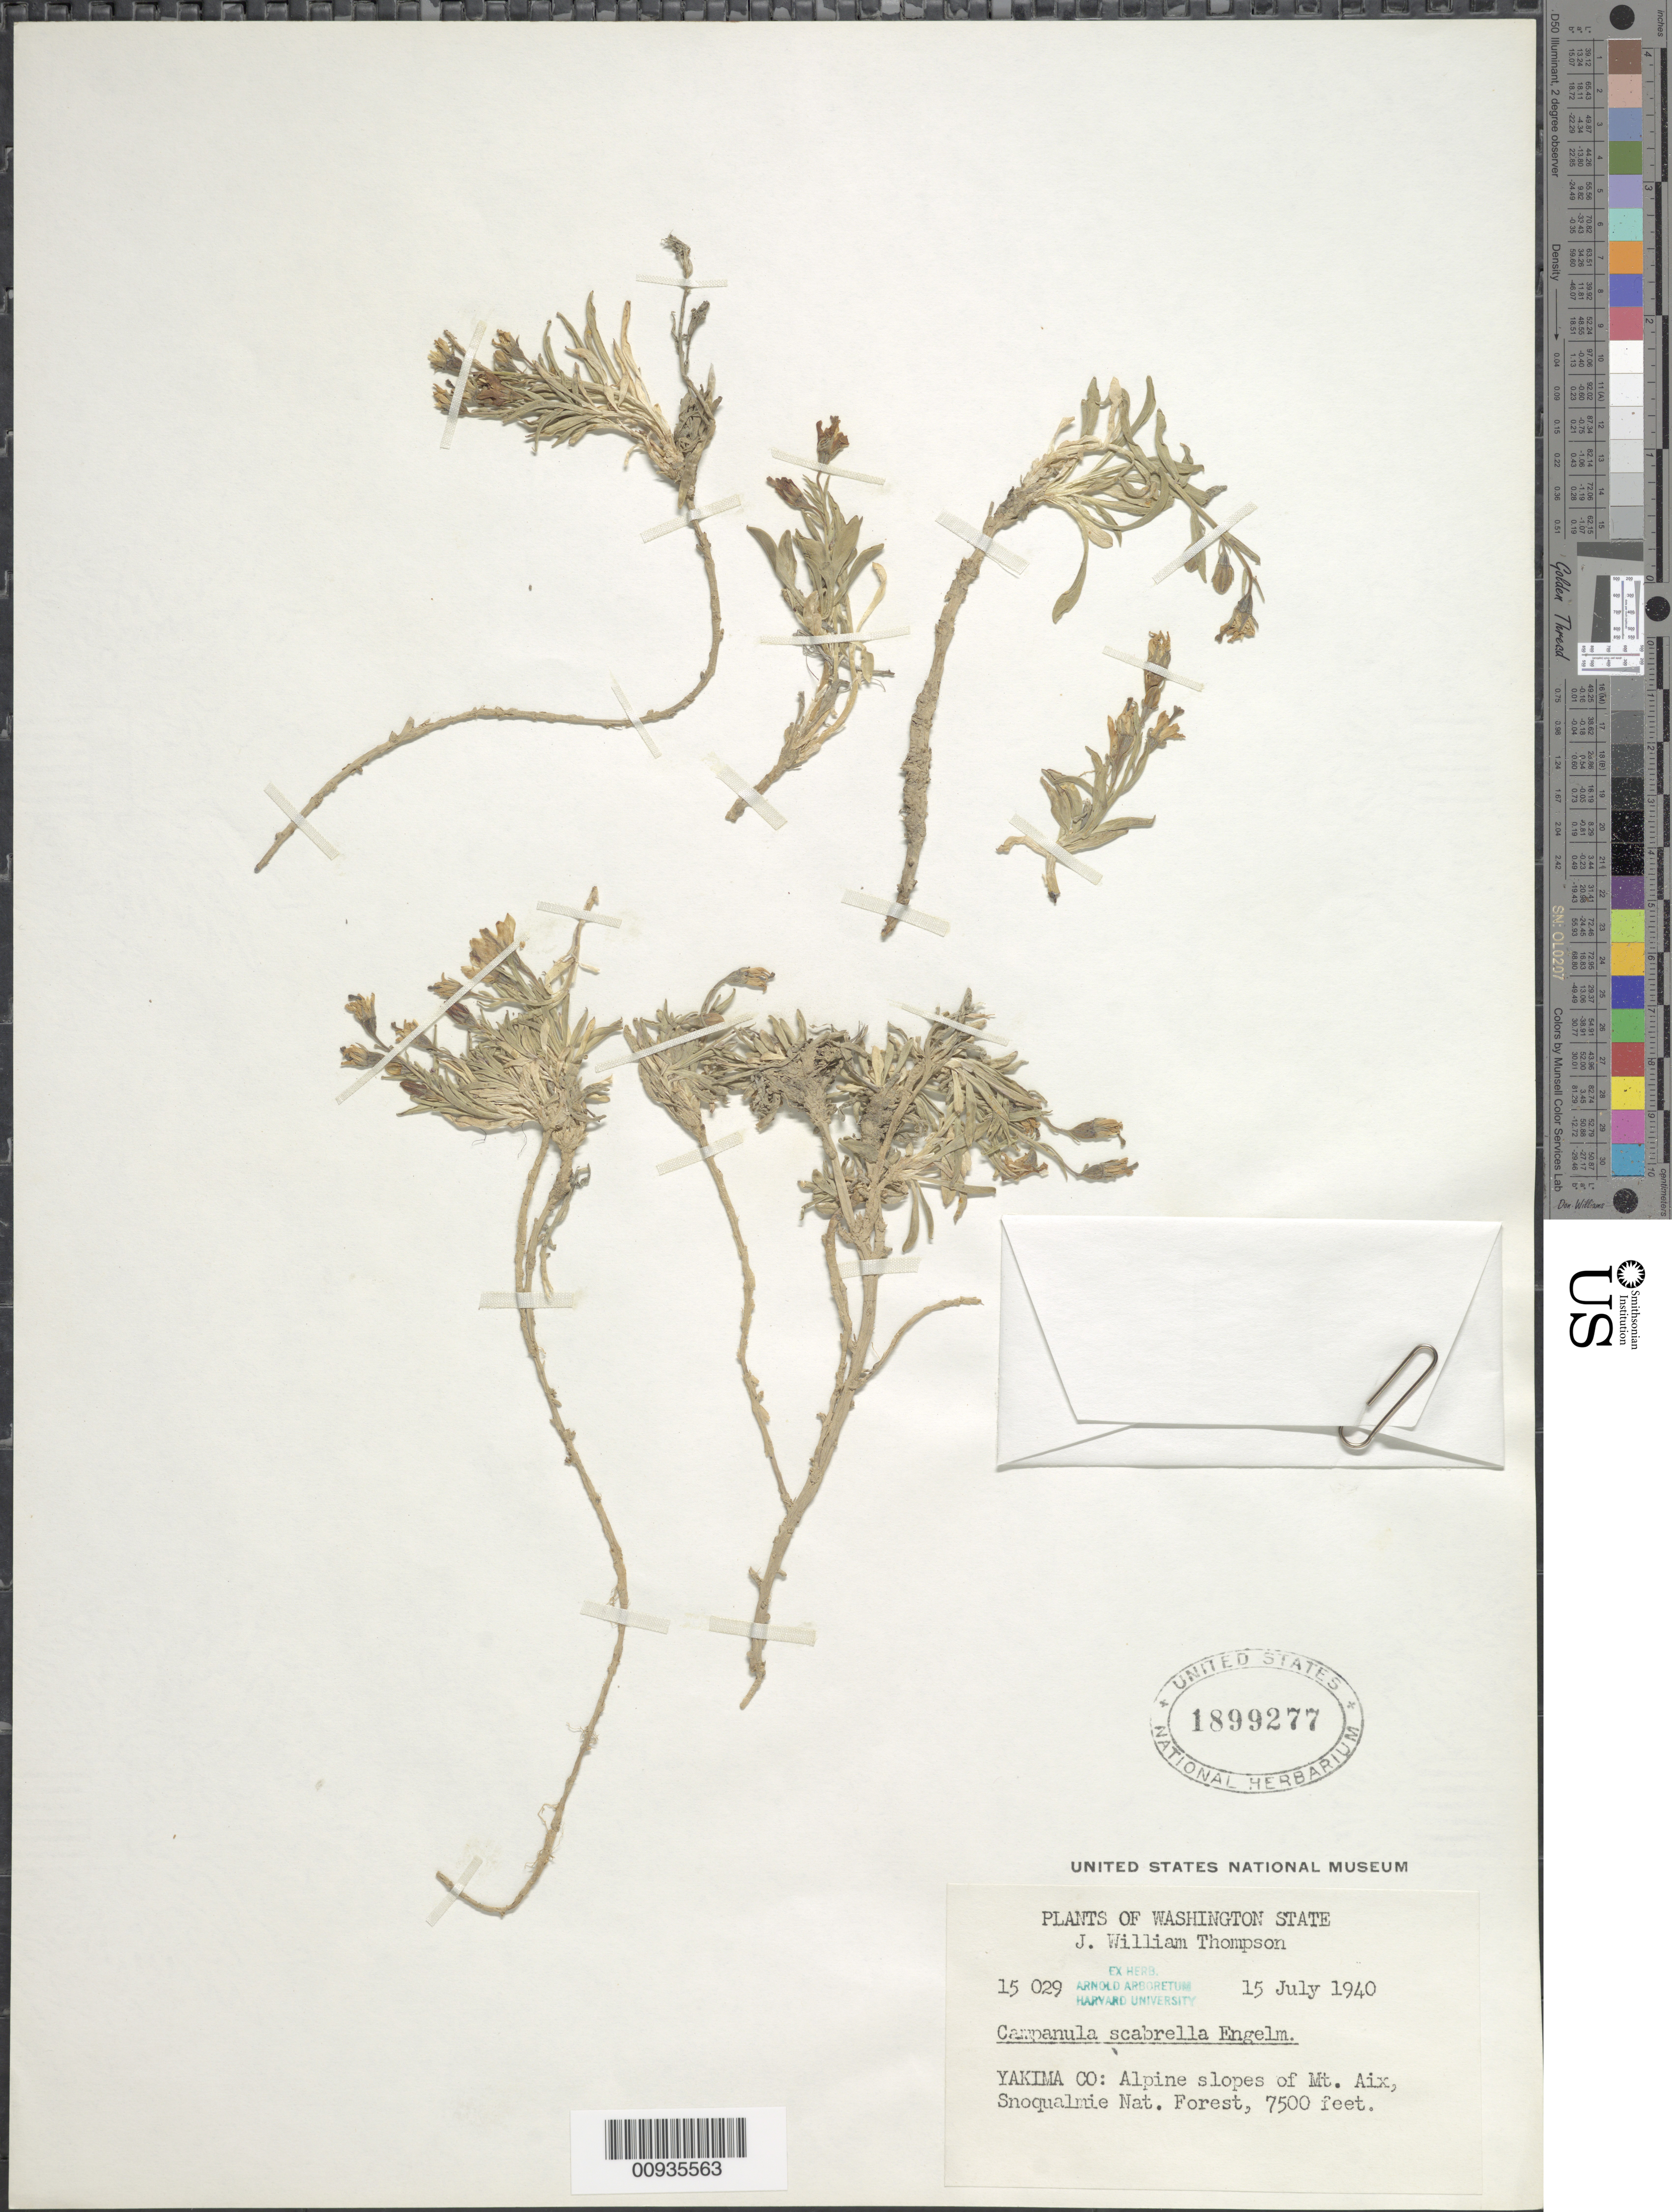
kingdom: Plantae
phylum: Tracheophyta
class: Magnoliopsida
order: Asterales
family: Campanulaceae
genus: Campanula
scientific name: Campanula scabrella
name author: Engelm.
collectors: J. W. Thompson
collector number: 15029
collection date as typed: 15 Jul 1940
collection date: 1940-07-15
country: United States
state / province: Washington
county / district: Yakima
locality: Snoqualmie National Forest, Mt. Aix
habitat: alpine slopes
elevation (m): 2286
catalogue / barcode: US 1899277